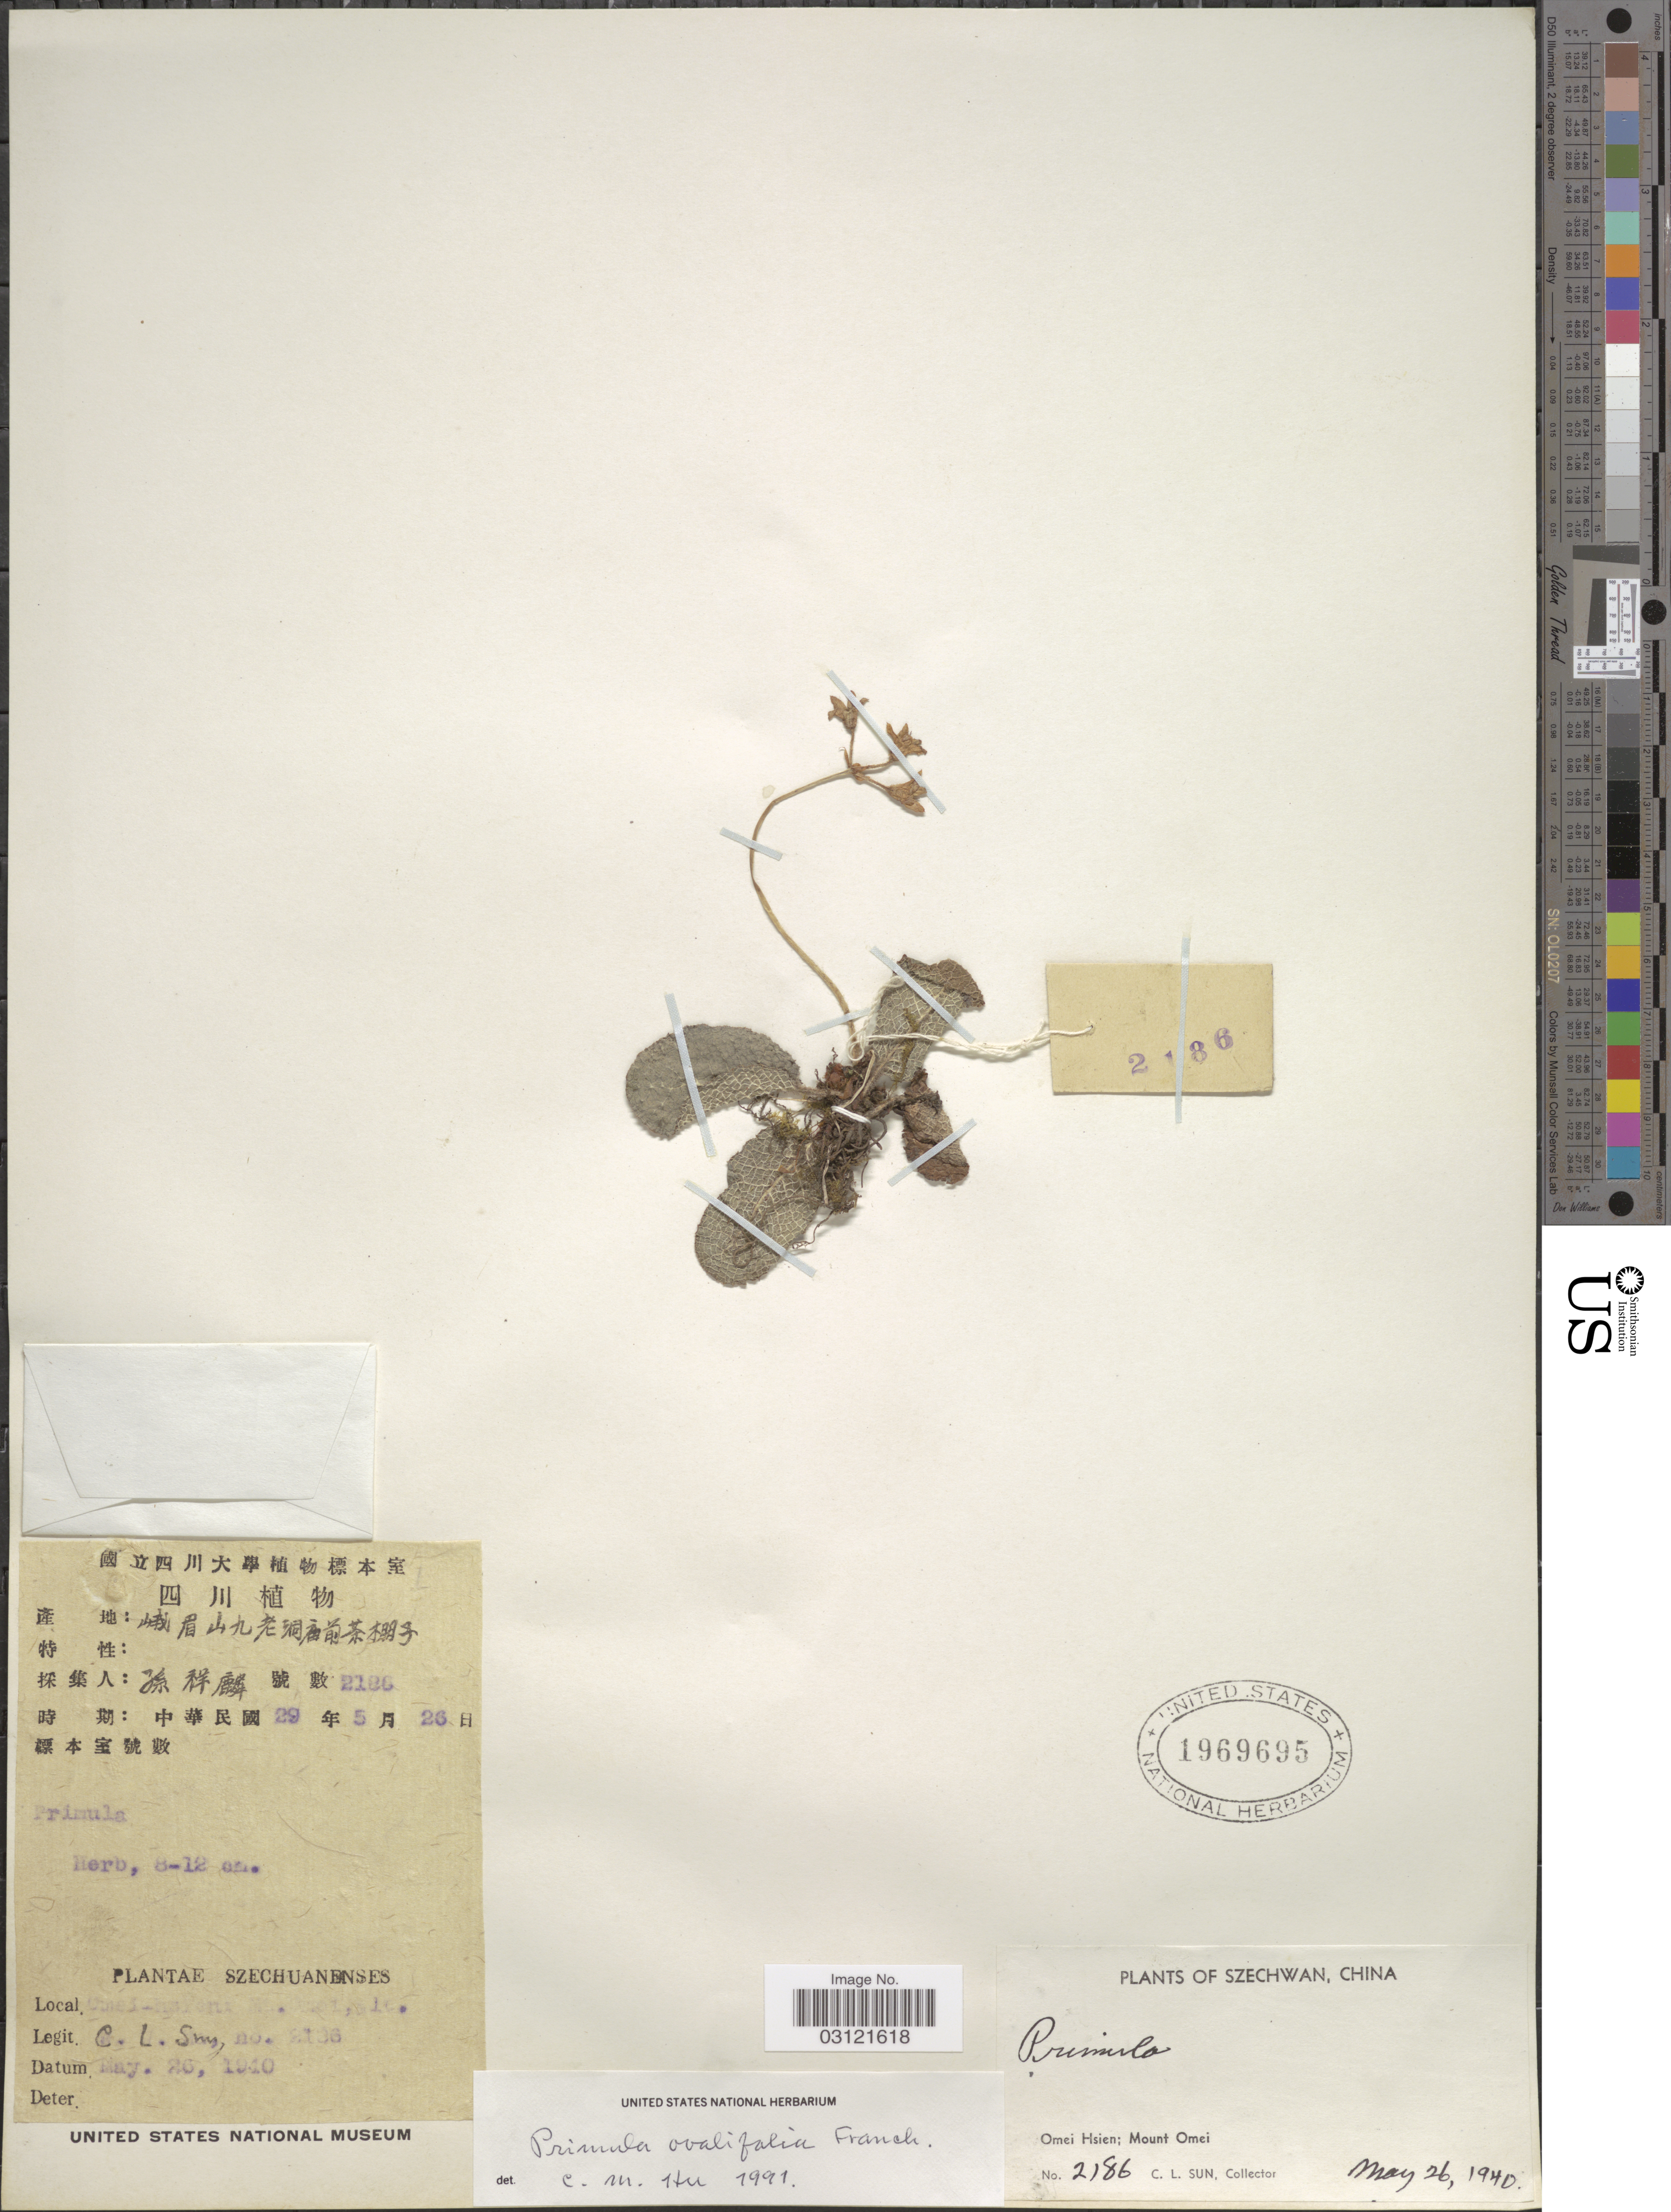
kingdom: Plantae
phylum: Tracheophyta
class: Magnoliopsida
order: Ericales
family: Primulaceae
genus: Primula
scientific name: Primula ovalifolia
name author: Franch.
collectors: C. Sun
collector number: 2186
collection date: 1940-05-26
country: China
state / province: Sichuan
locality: Szechwan, Omei Hsien; Mount Omei, [illegible text]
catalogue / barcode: US 1969695